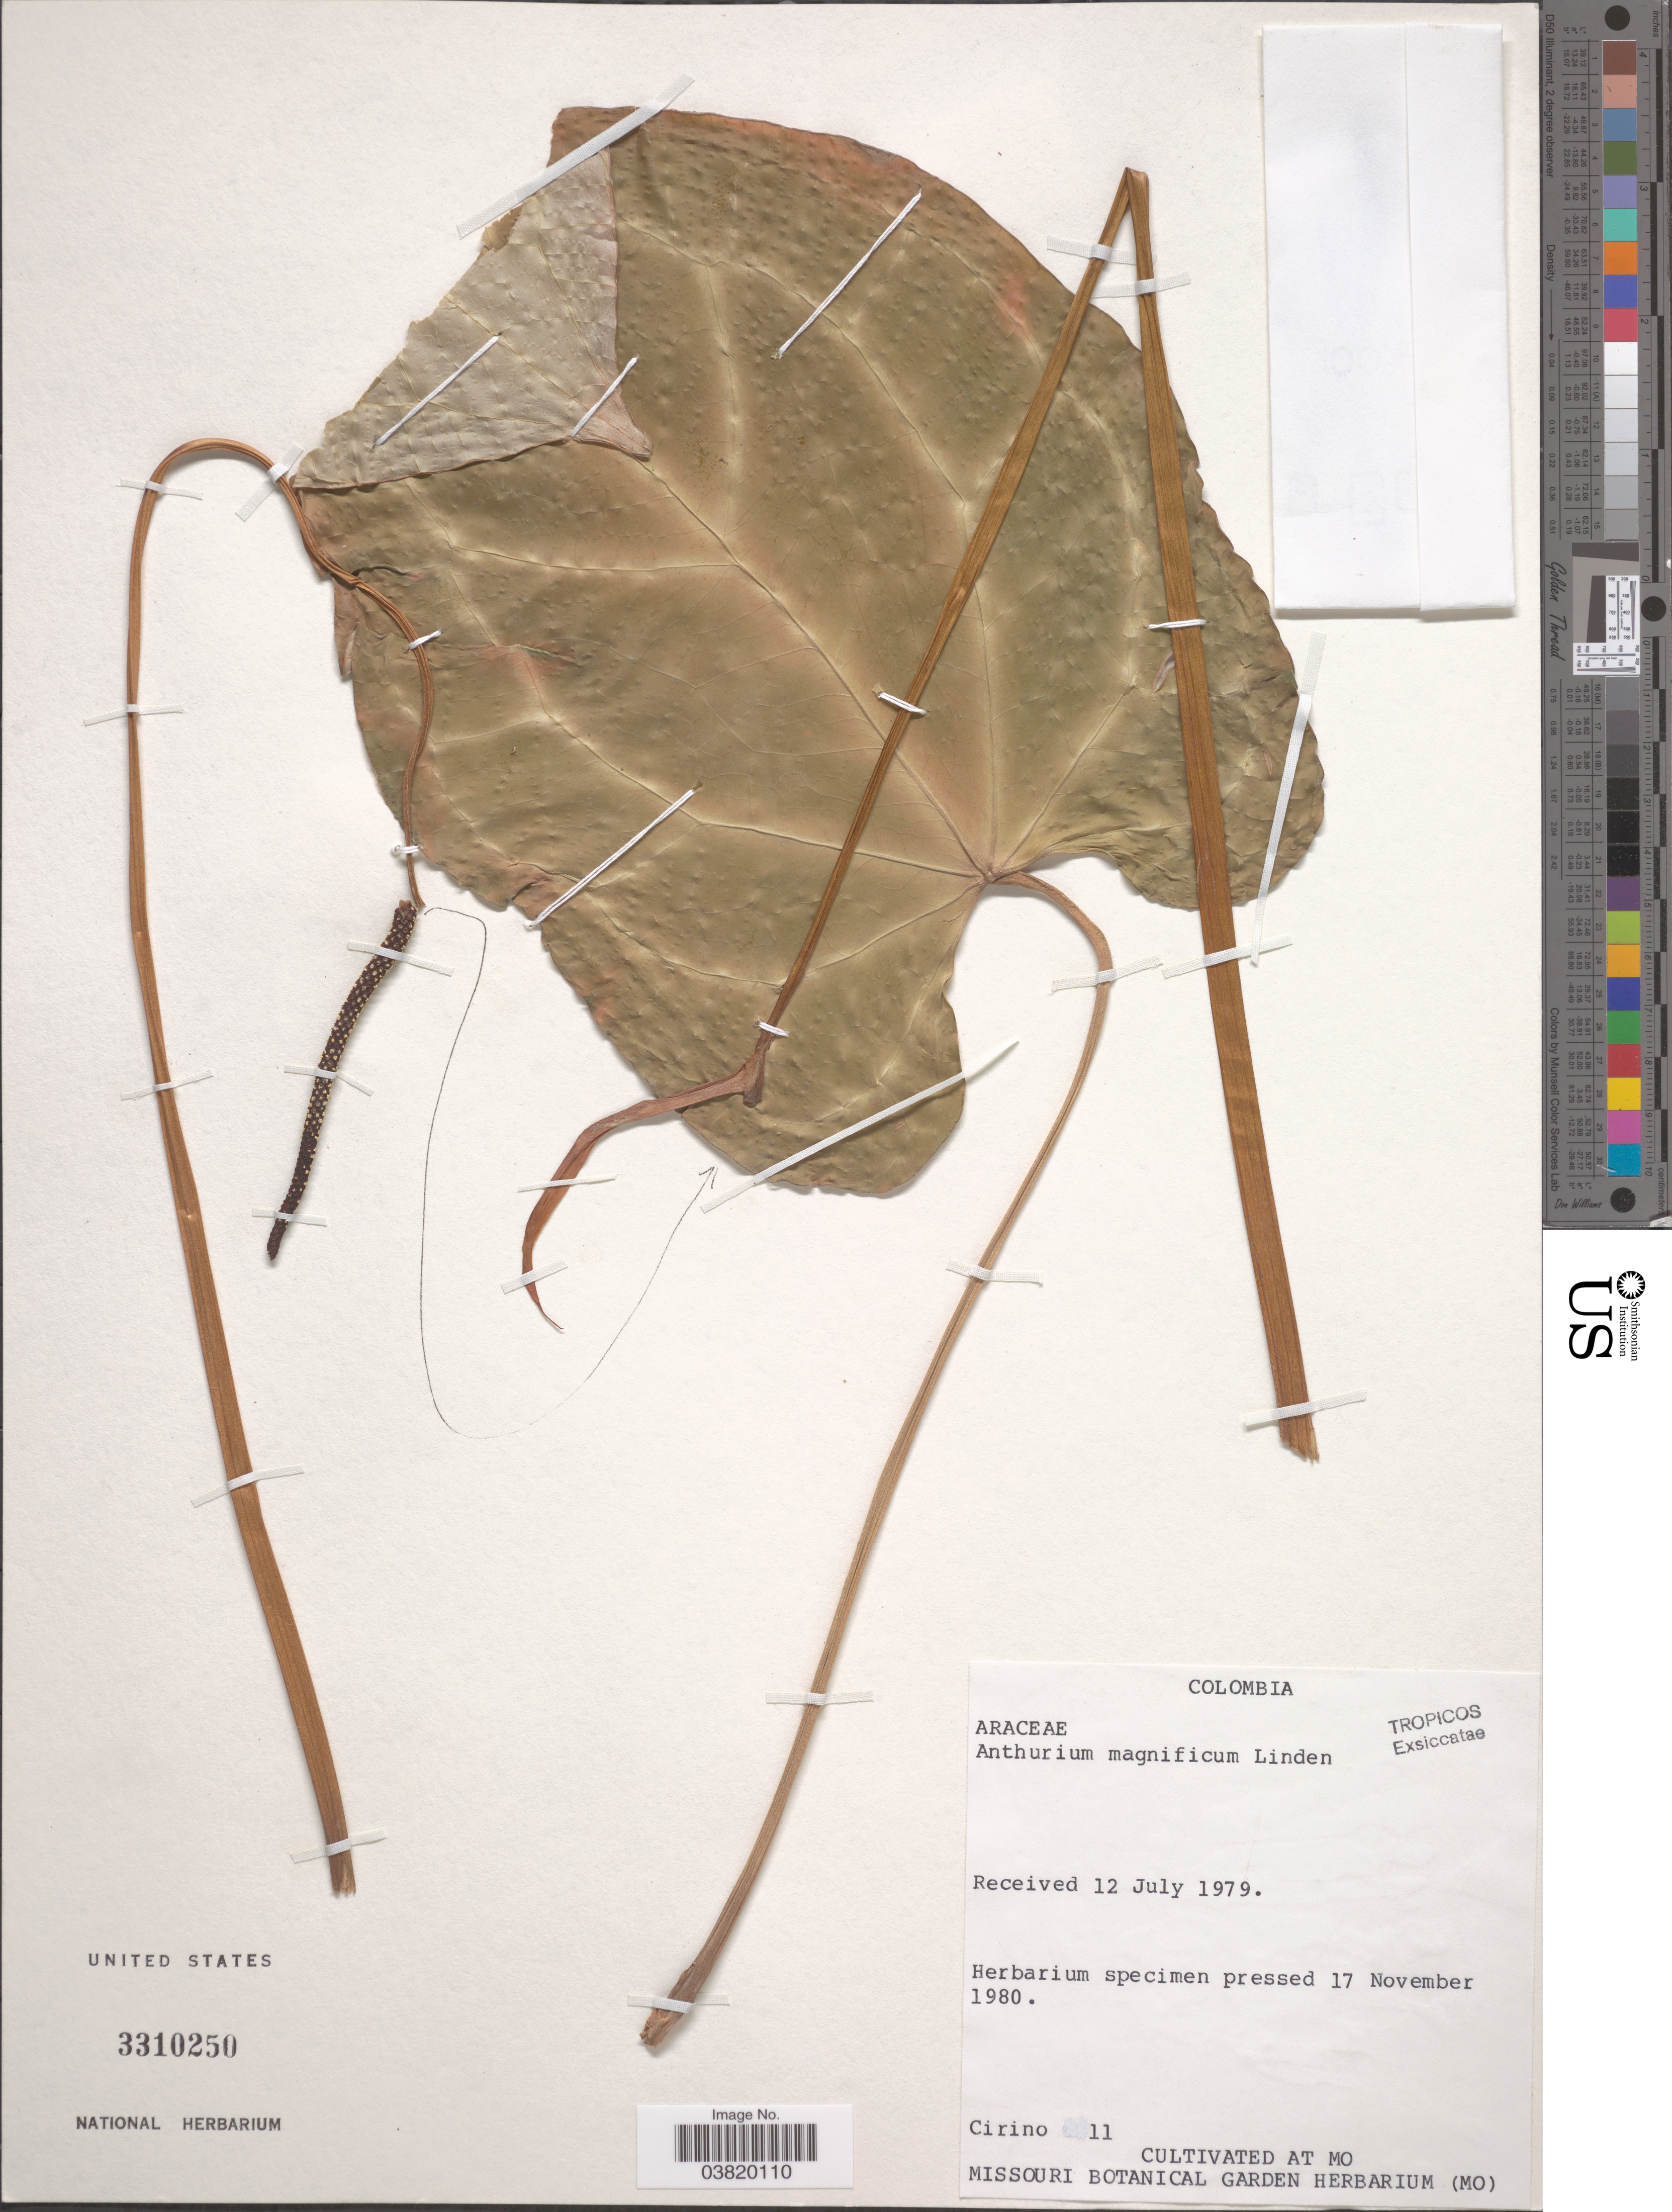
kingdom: Plantae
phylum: Tracheophyta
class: Liliopsida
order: Alismatales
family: Araceae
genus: Anthurium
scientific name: Anthurium magnifolium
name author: Croat & J. Rodr.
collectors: Cirino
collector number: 11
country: United States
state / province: Missouri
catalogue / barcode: US 3310250